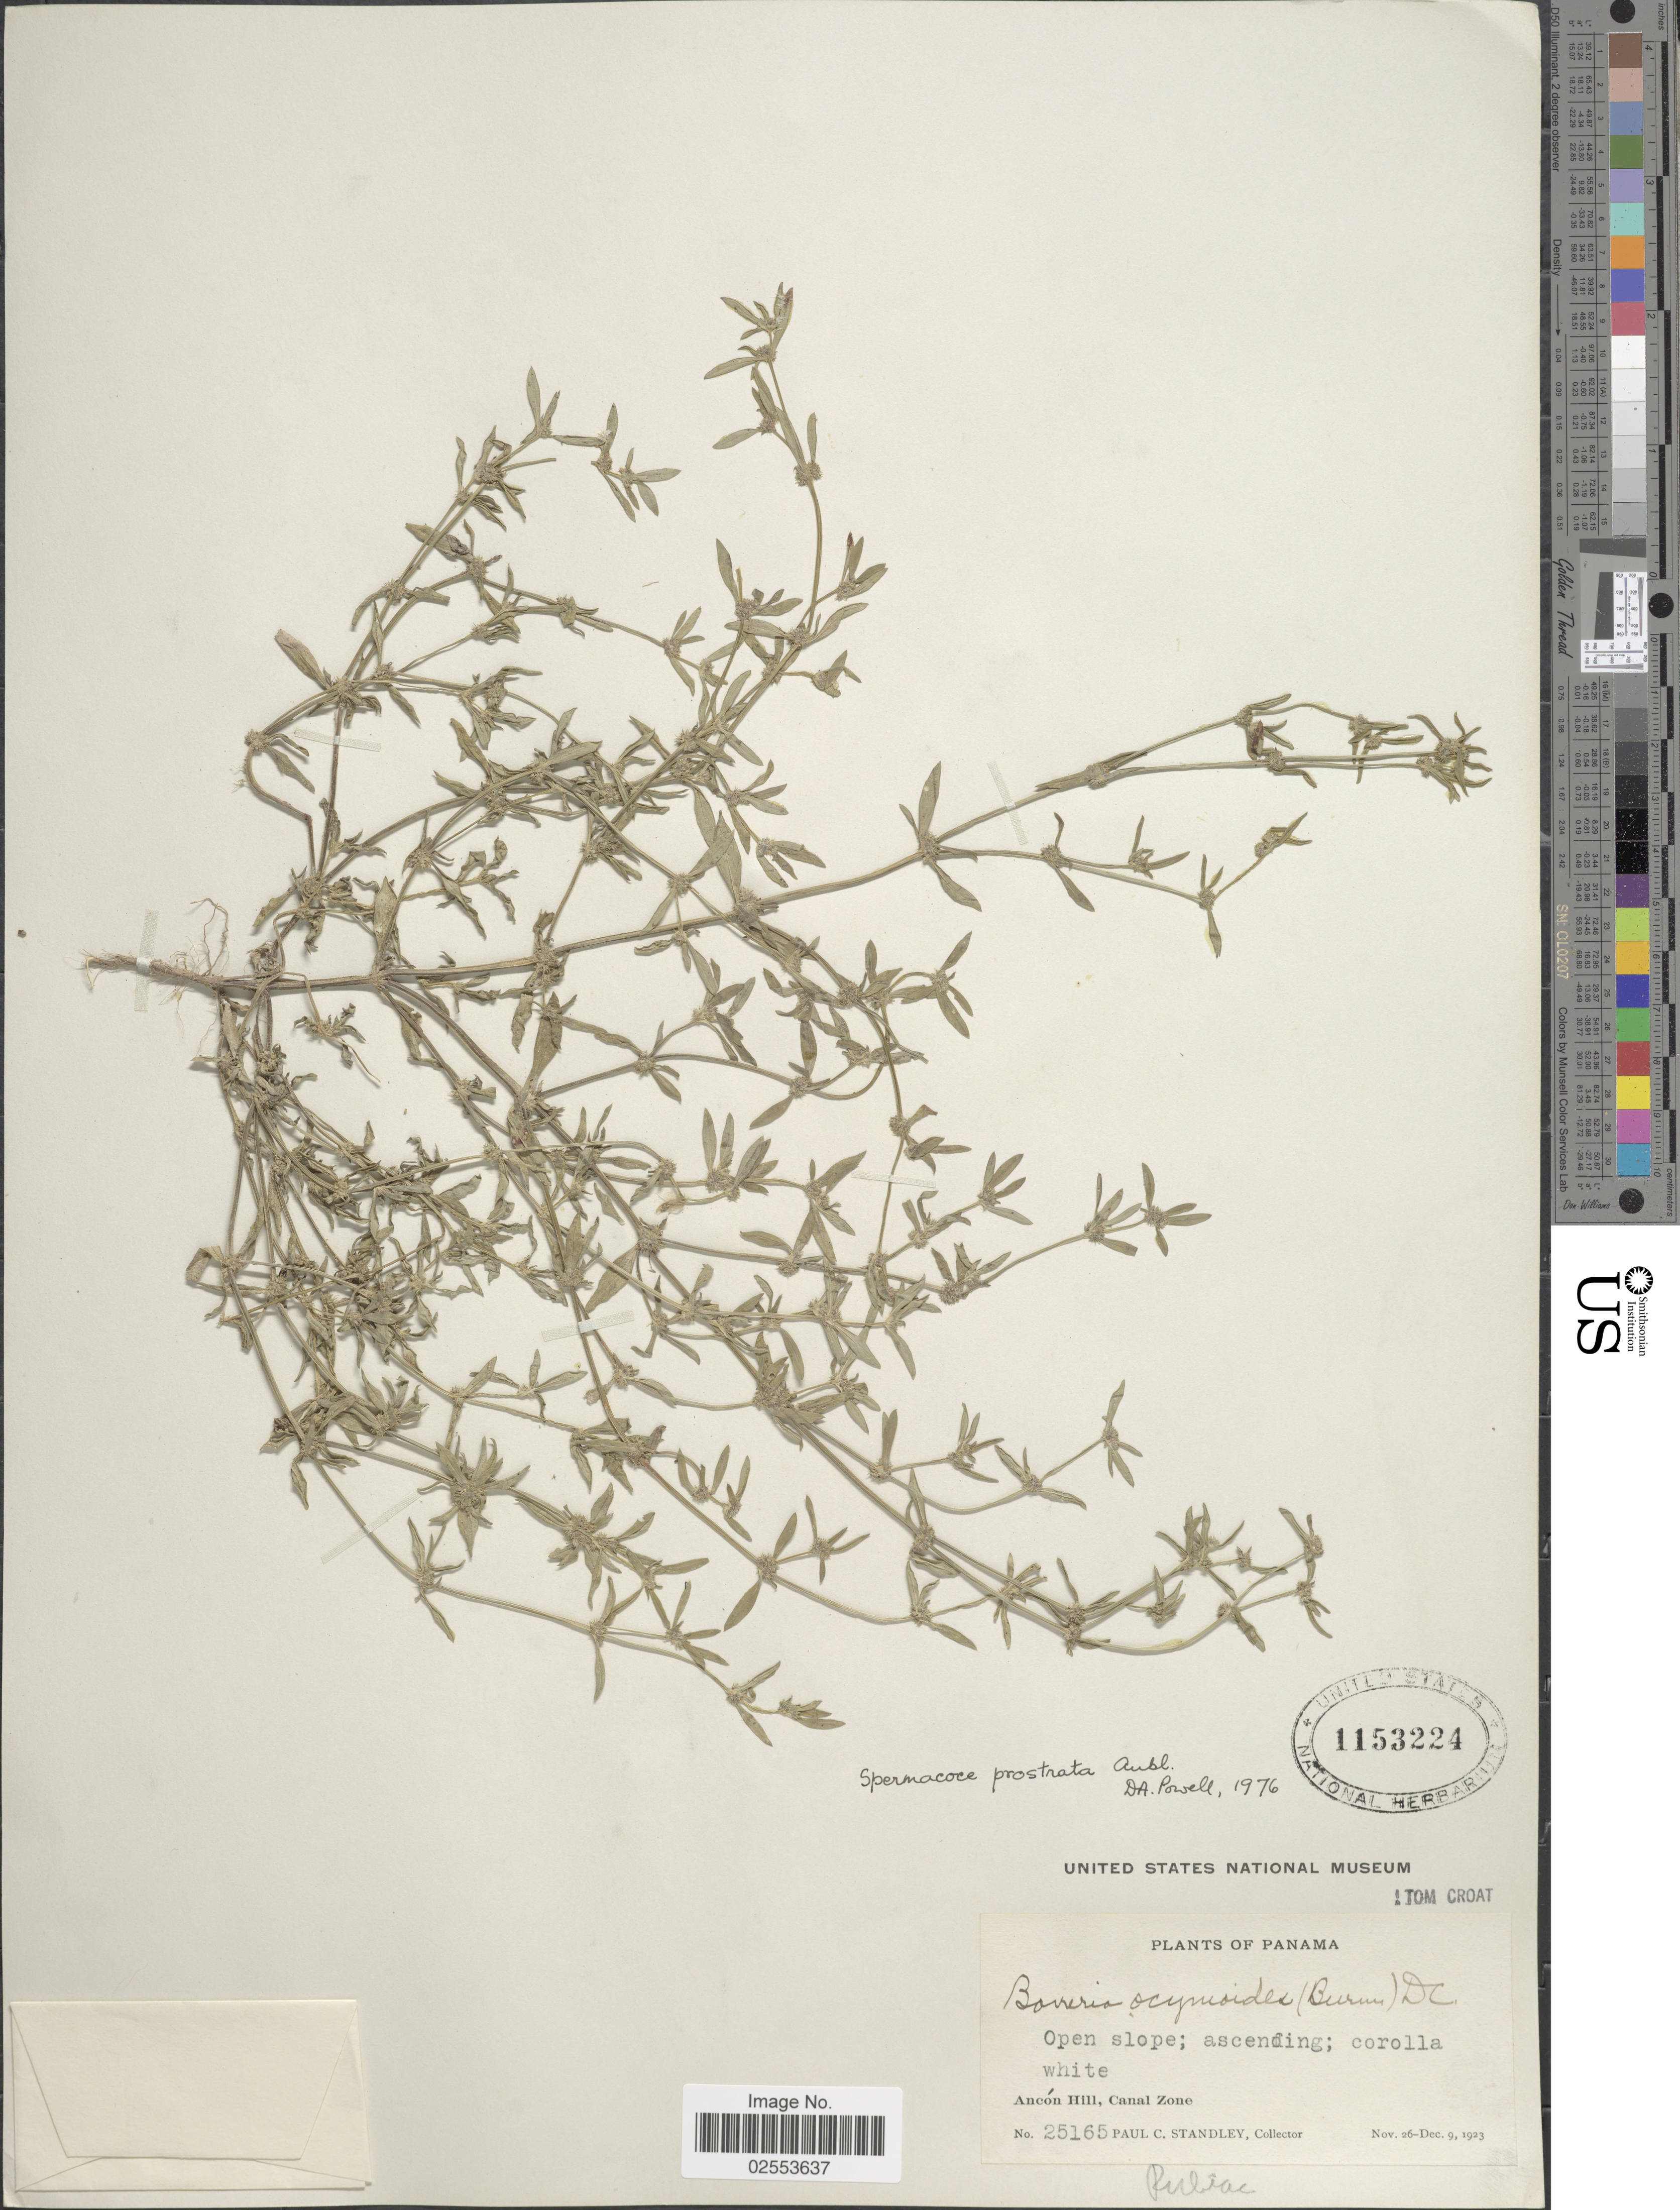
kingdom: Plantae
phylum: Tracheophyta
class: Magnoliopsida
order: Gentianales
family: Rubiaceae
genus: Spermacoce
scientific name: Spermacoce prostrata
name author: Aubl.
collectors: P. C. Standley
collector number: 25165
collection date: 1923-11-26/1923-12-09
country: Panama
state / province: Colón / Panamá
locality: Canal Zone, open slope, Ancon Hill.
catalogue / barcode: US 1153224